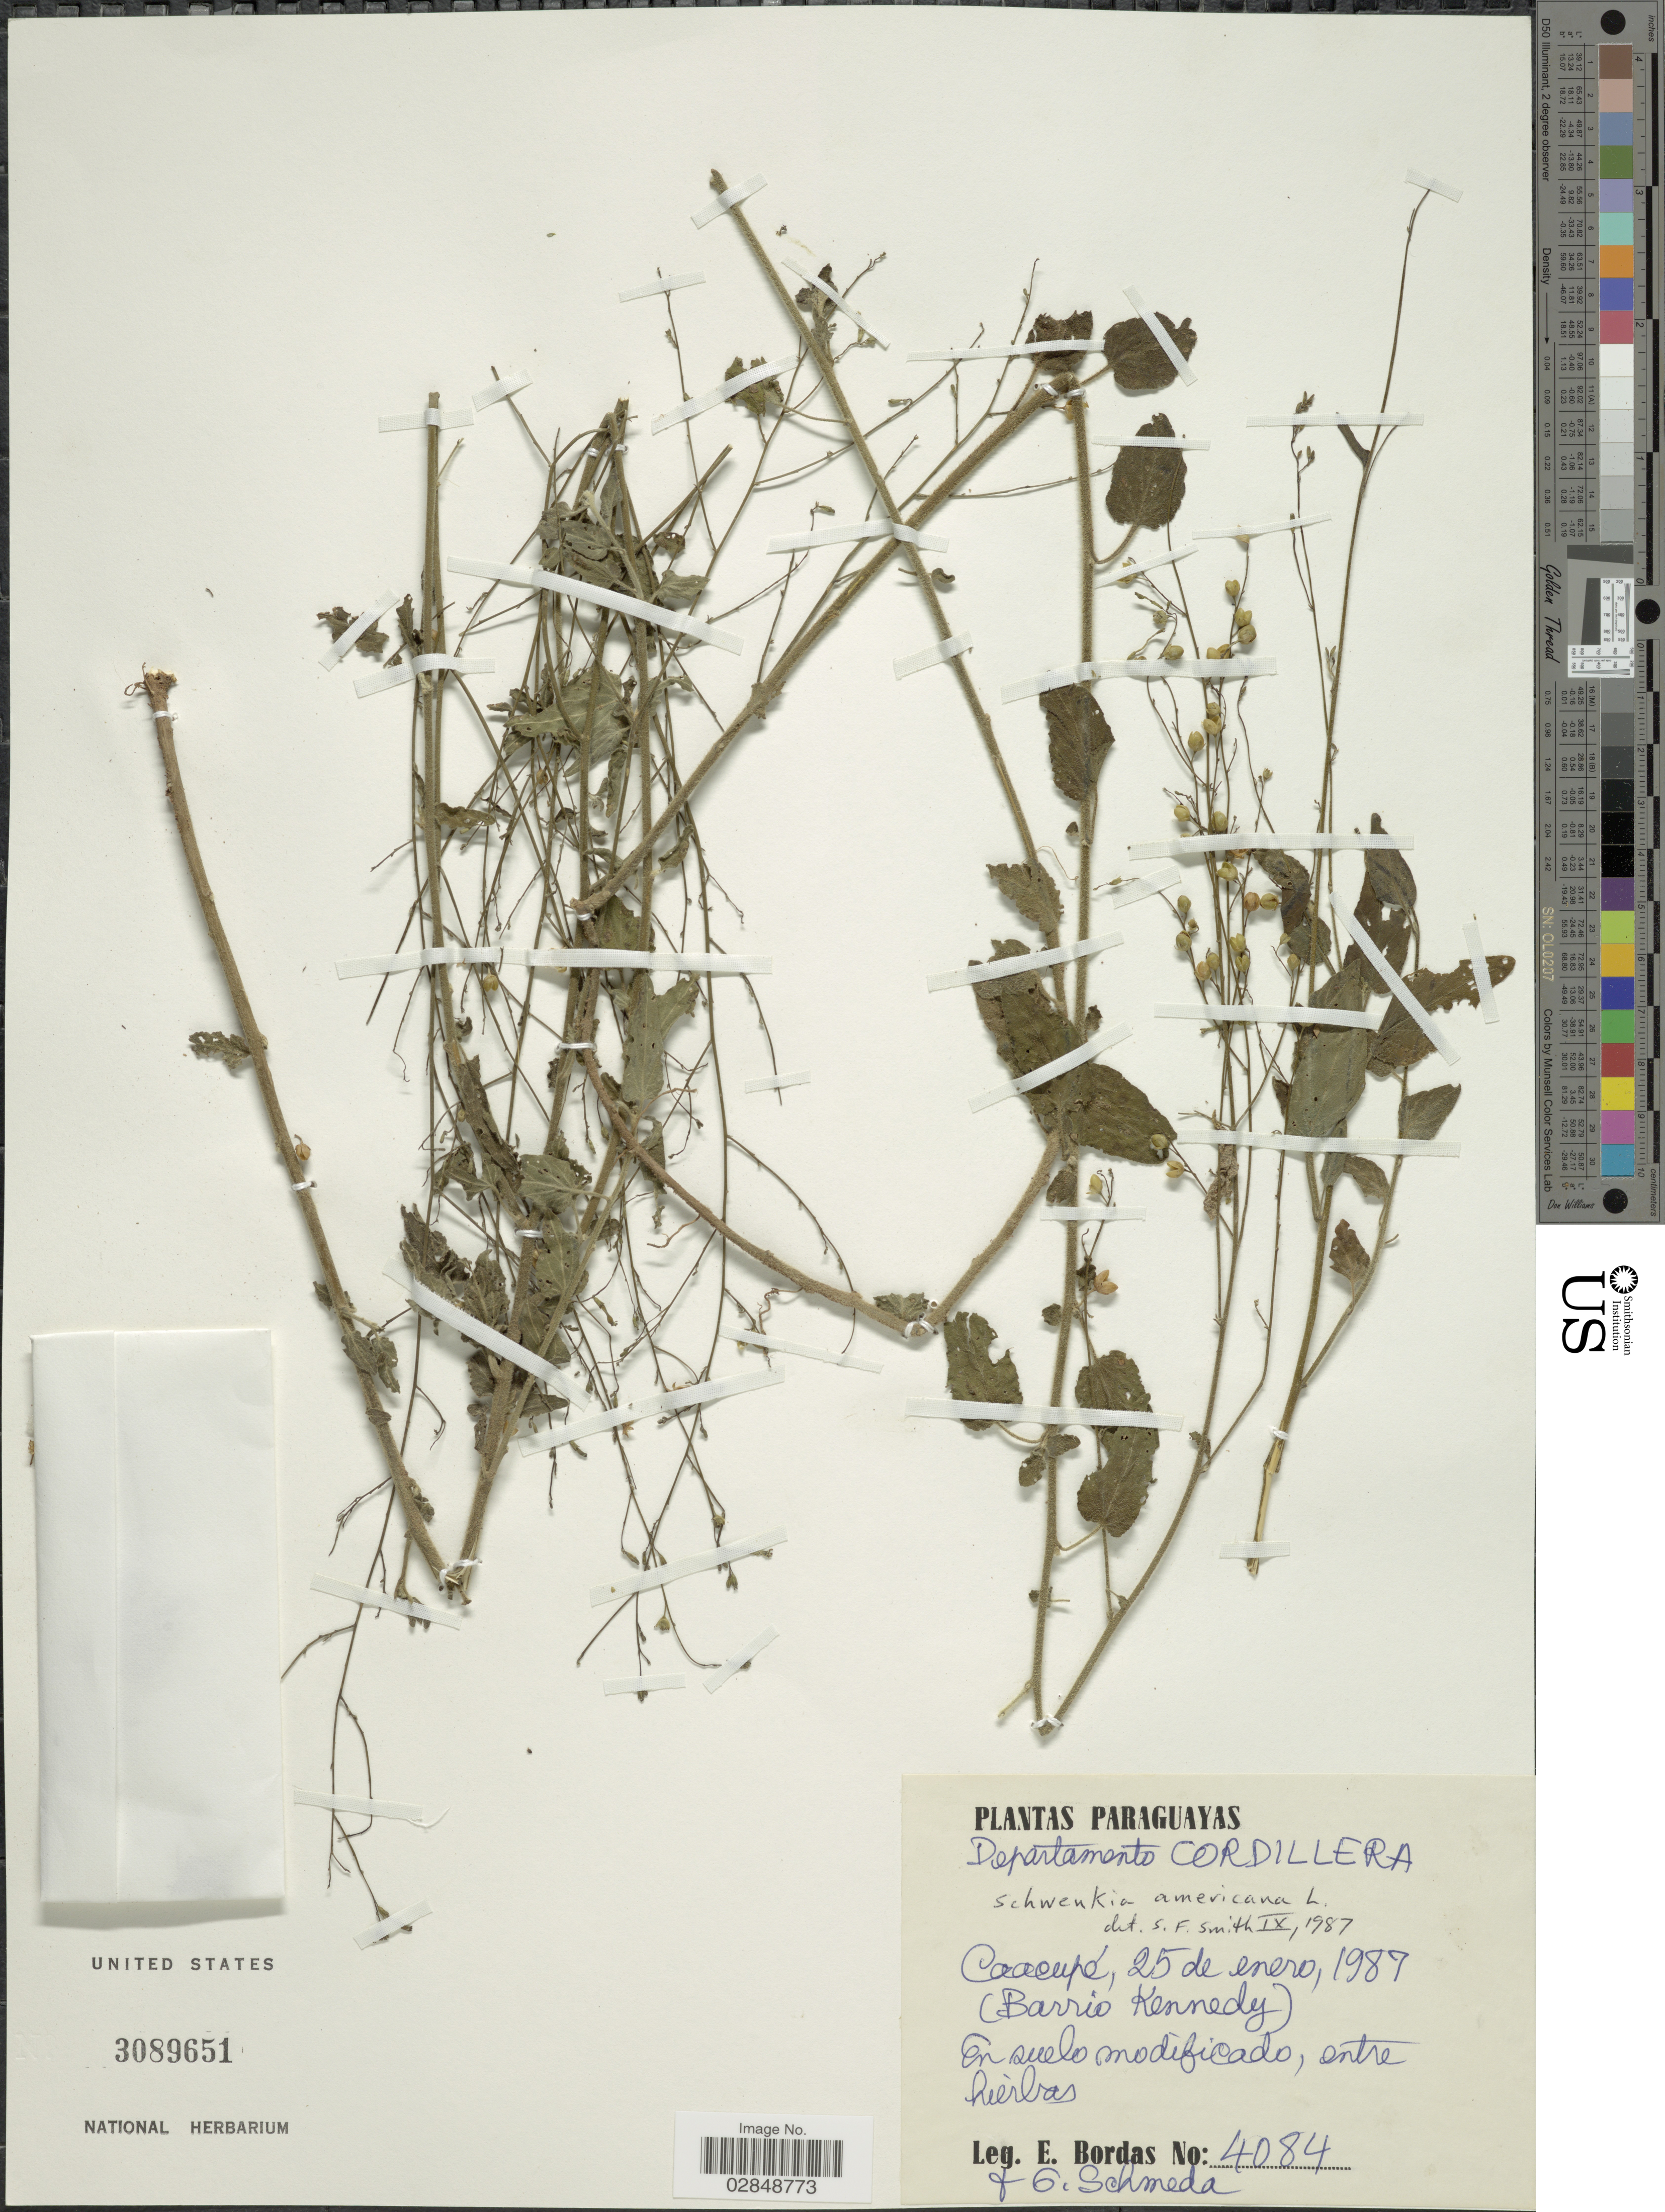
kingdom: Plantae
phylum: Tracheophyta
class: Magnoliopsida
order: Solanales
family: Solanaceae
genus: Schwenckia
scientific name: Schwenckia americana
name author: L.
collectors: E. Bordas & G. Schmeda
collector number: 4084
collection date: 1987-01-25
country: Paraguay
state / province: Cordillera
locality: Departamento Cordillera. Coacupé, (Barrio Kennedy).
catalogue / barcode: US 3089651